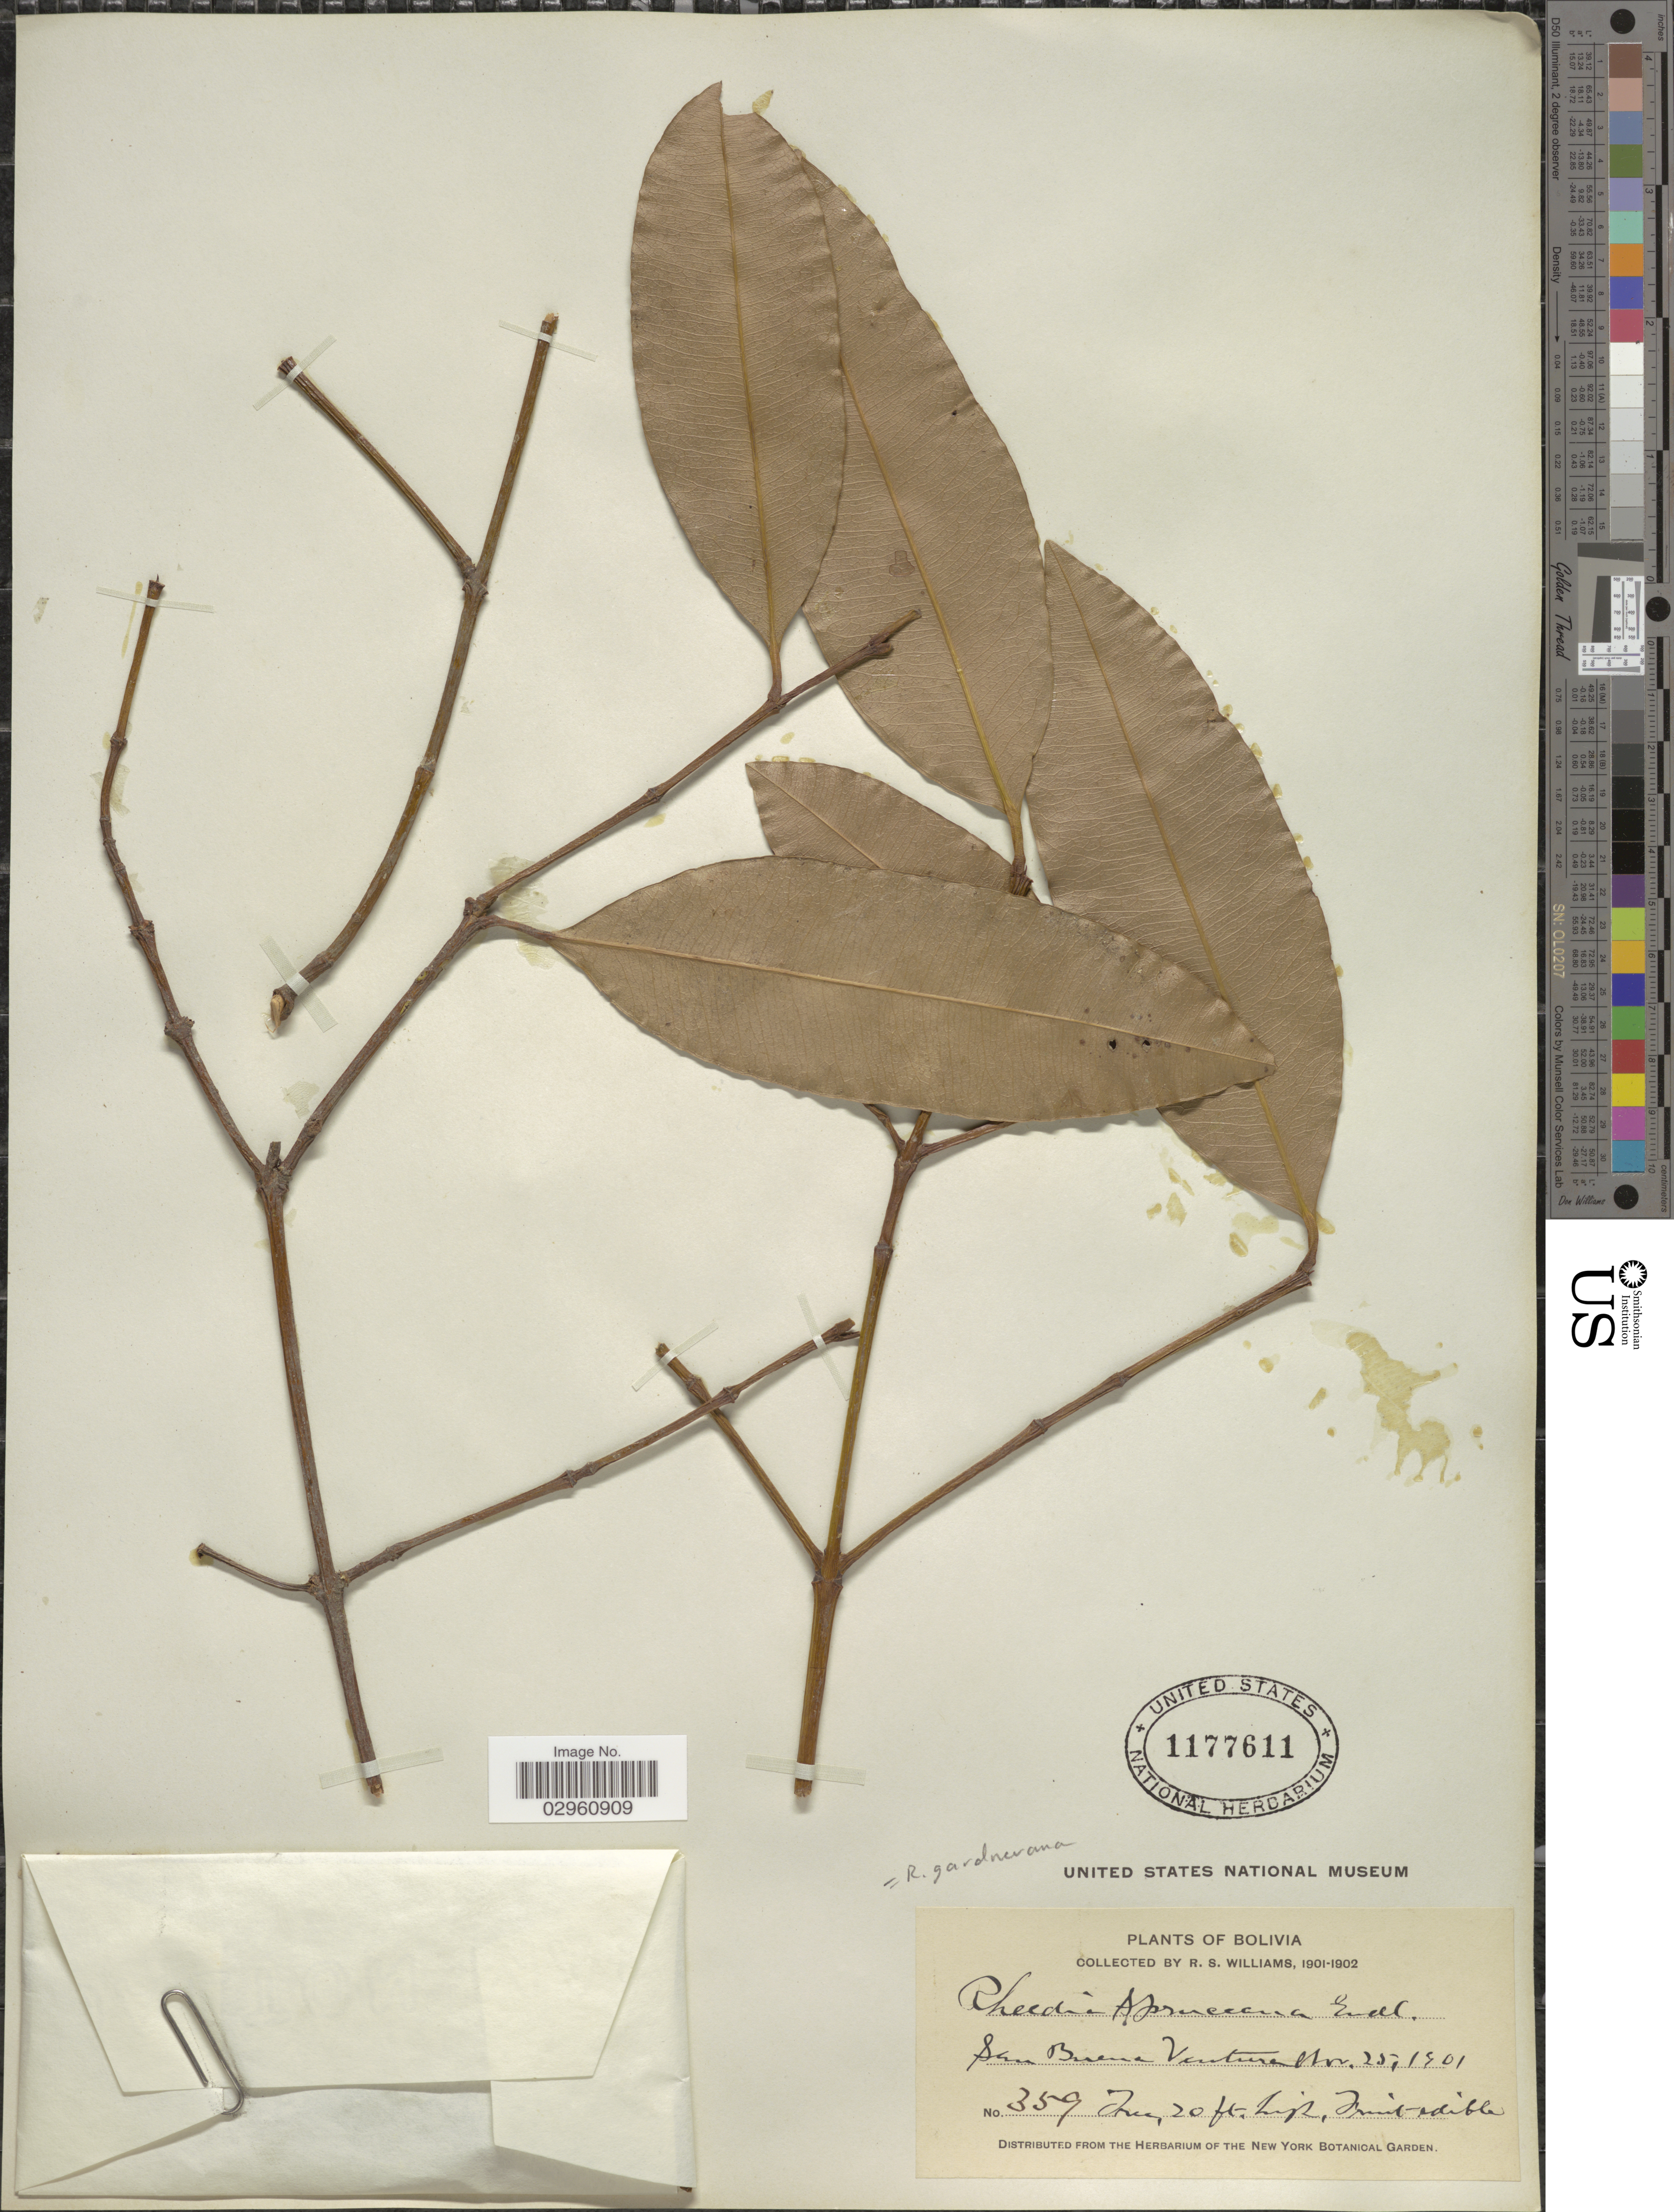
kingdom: Plantae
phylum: Tracheophyta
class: Magnoliopsida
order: Malpighiales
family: Clusiaceae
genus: Garcinia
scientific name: Garcinia gardneriana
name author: (Planch. & Triana) Zappi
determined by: Strong, Mark T., (BOT), Smithsonian Institution - National Museum of Natural History (UNITED STATES)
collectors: R. S. Williams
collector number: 359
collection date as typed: Nov. 25, 1901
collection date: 1901-11-25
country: Bolivia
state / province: La Paz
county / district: Iturralde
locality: San Buena Ventura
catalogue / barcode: US 1177611